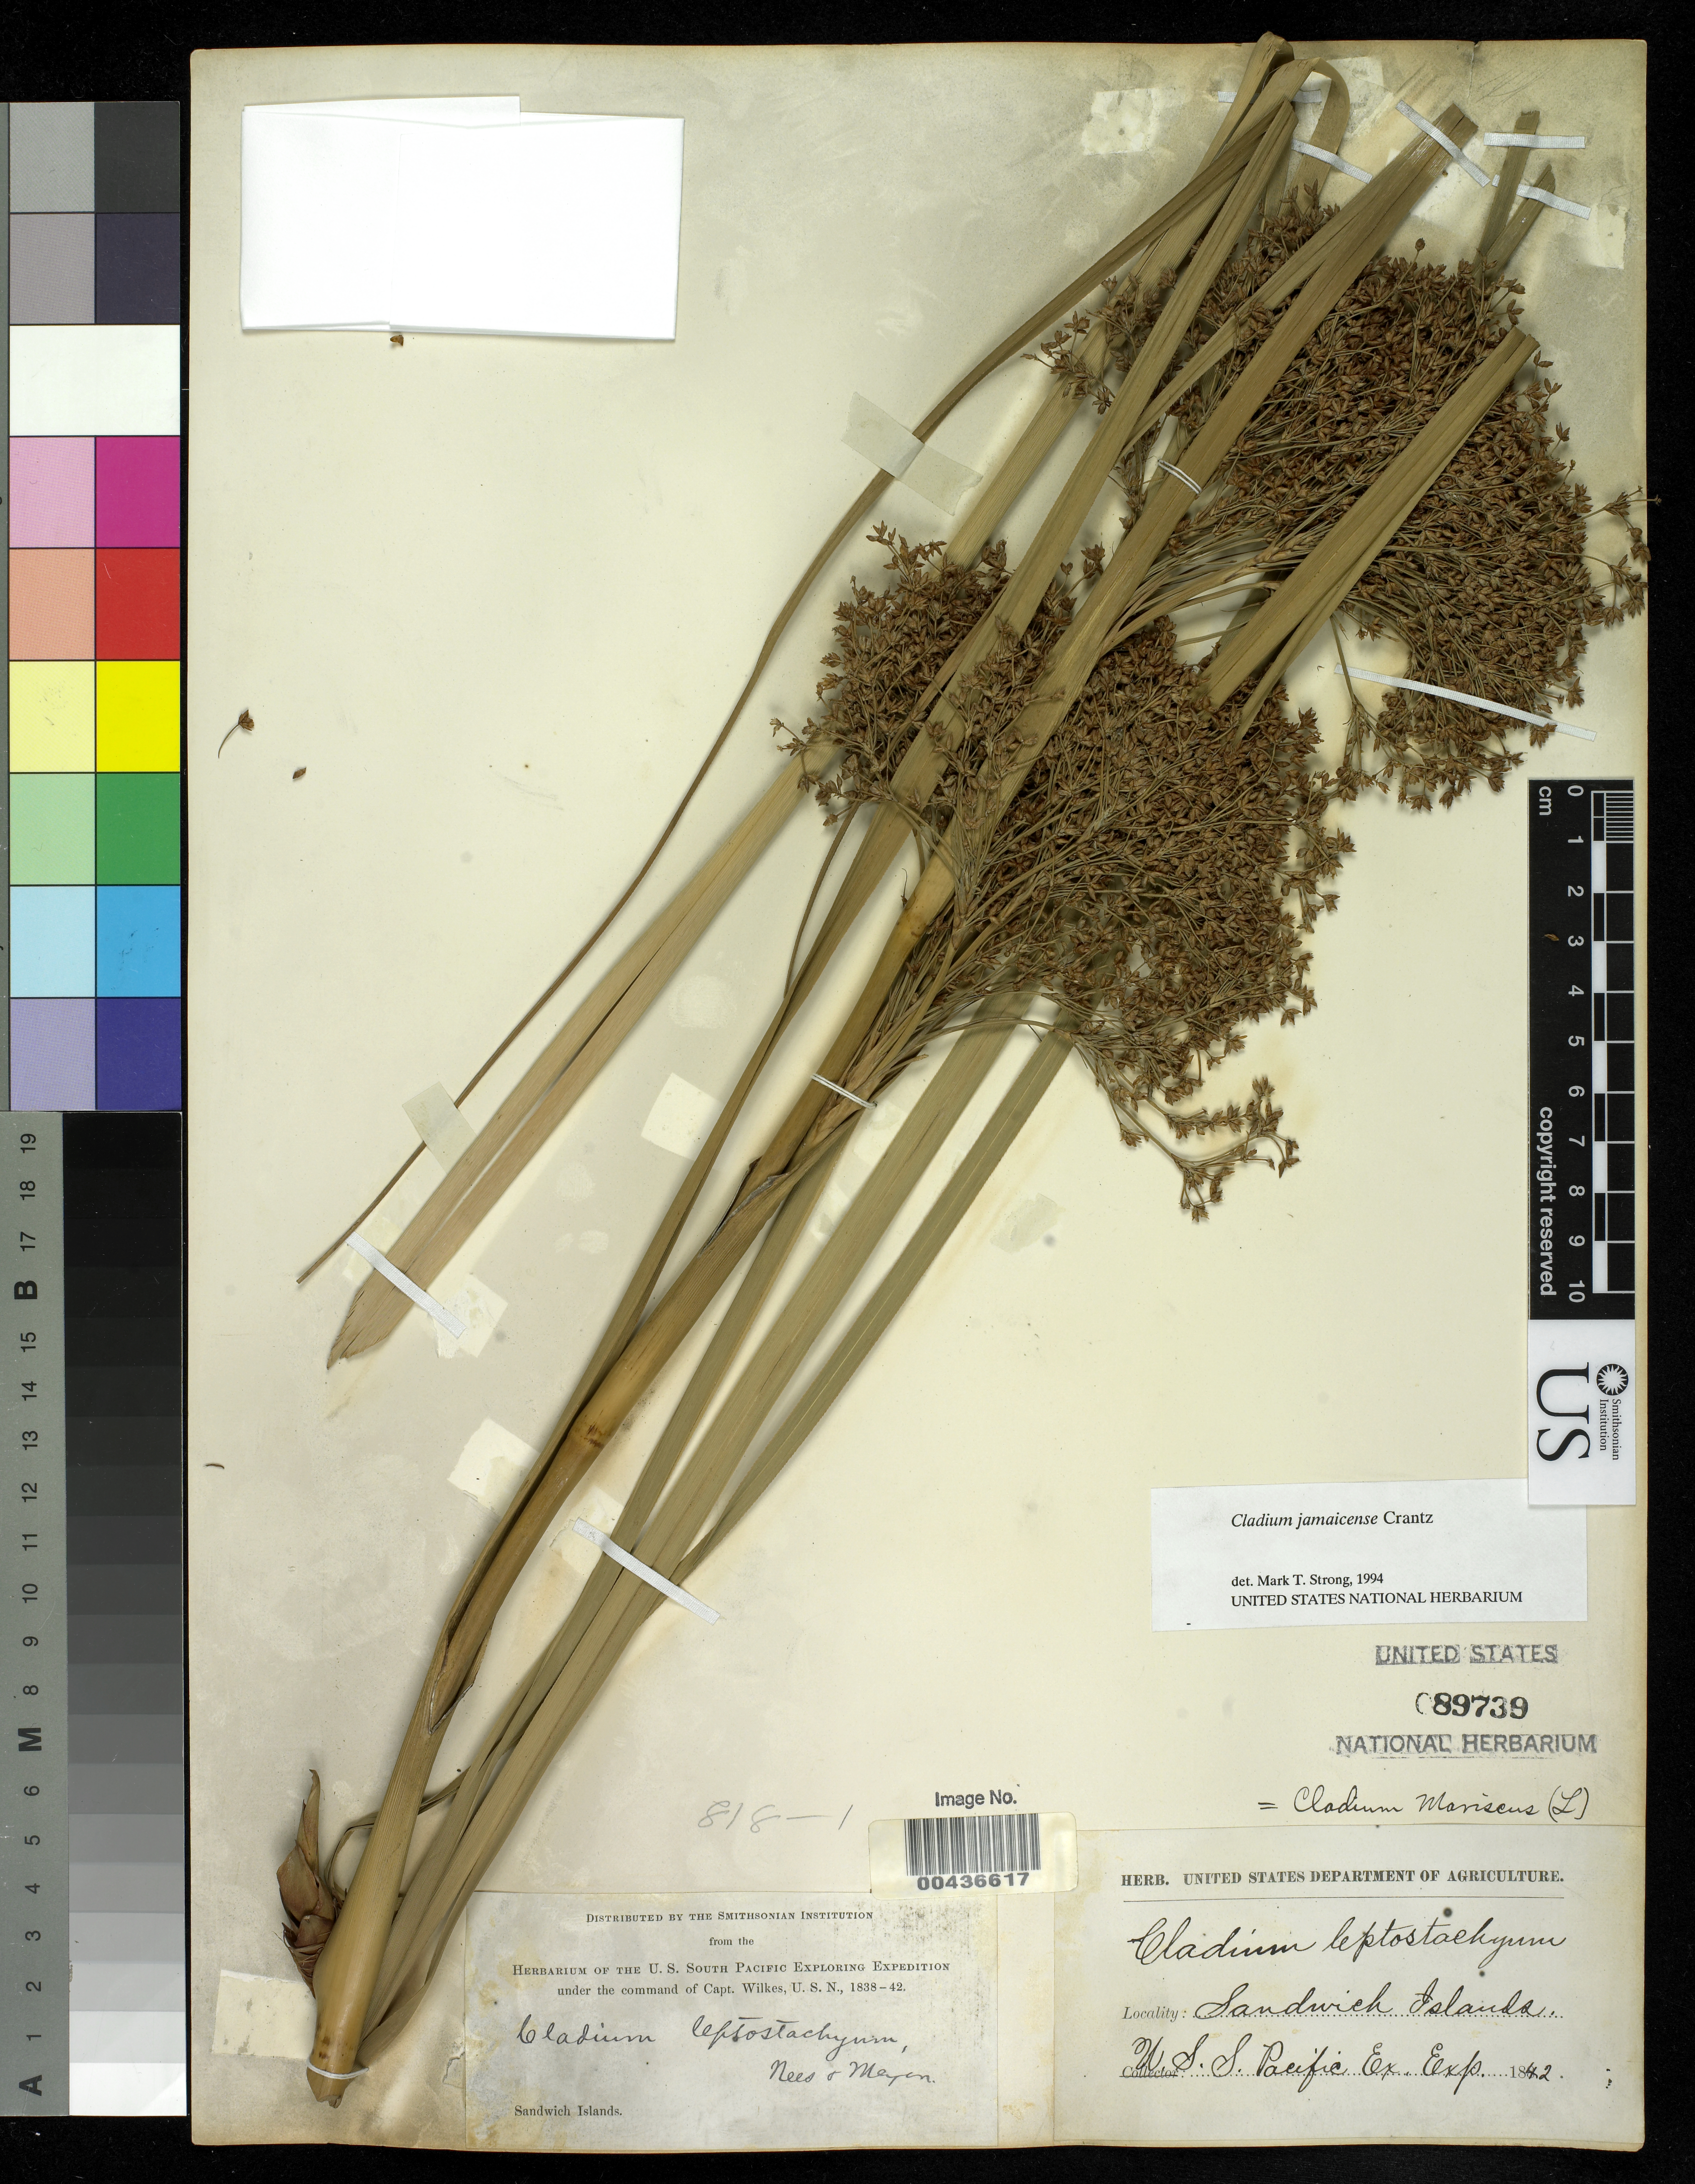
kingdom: Plantae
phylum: Tracheophyta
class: Liliopsida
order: Poales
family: Cyperaceae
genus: Cladium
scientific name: Cladium jamaicense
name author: Crantz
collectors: Wilkes Explor. Exped.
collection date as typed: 1838 to -- --- 1842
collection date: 1838/1842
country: United States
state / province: Hawaii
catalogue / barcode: US 89739